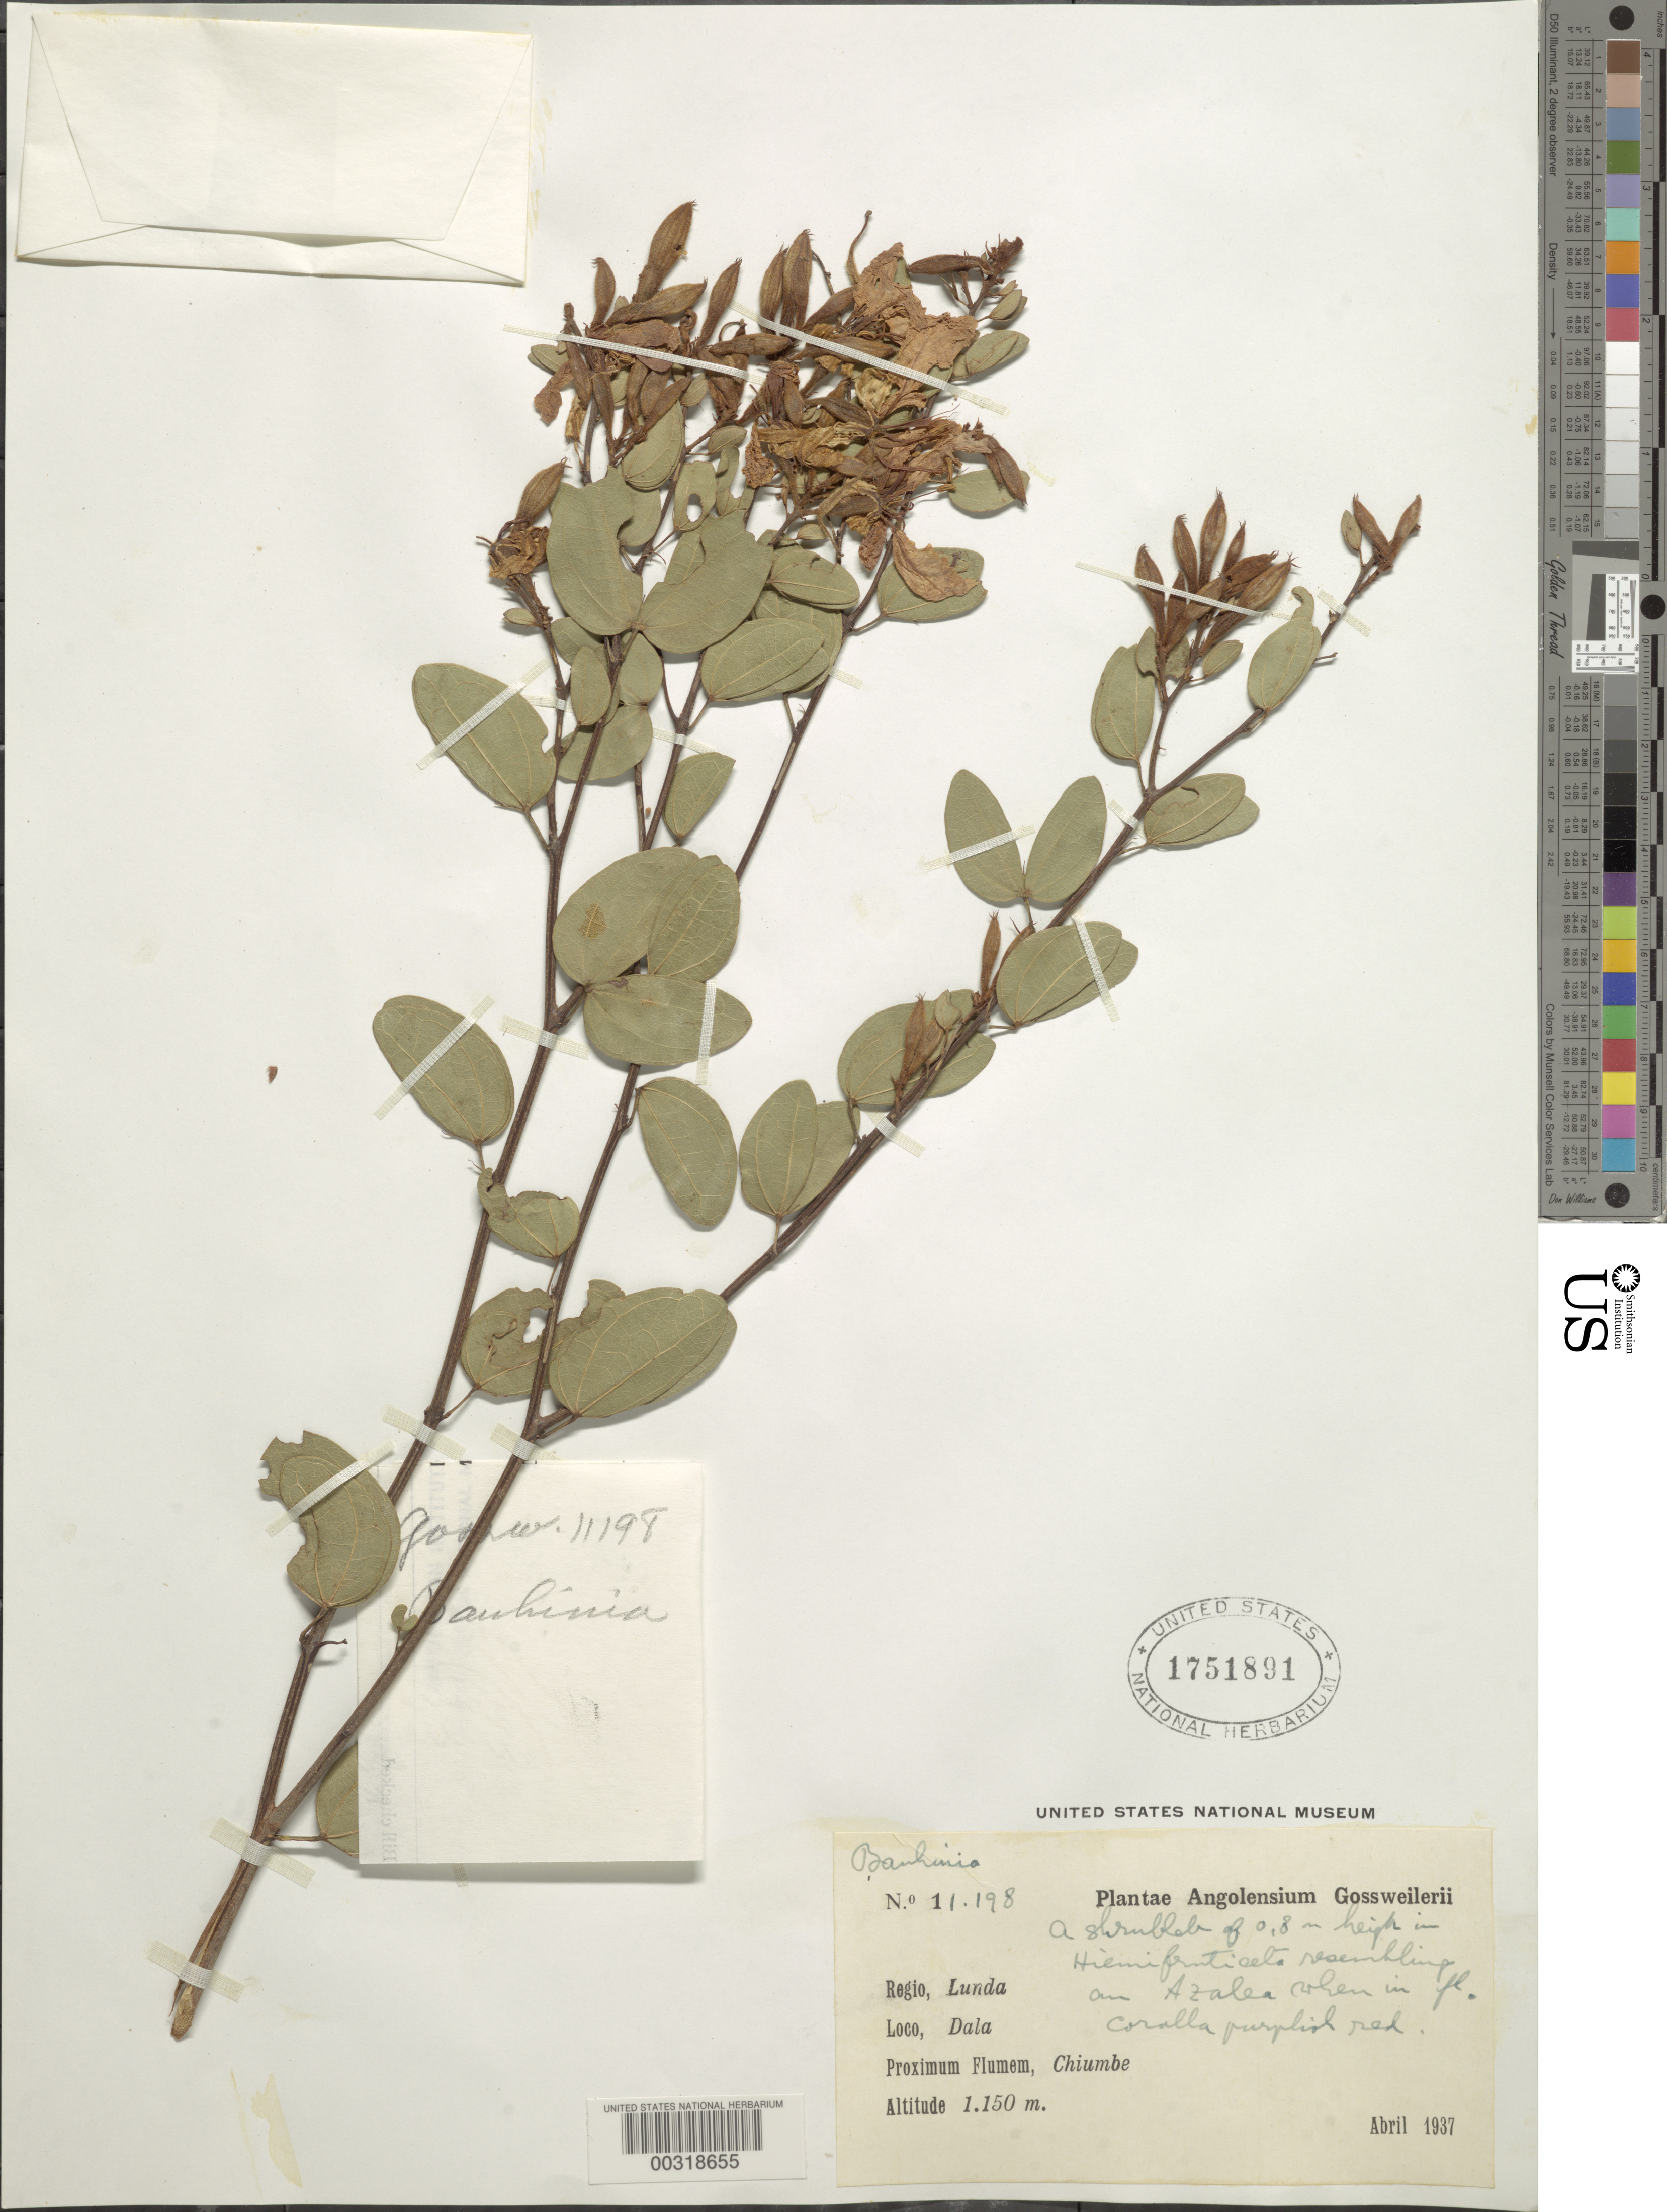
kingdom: Plantae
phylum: Tracheophyta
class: Magnoliopsida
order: Fabales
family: Fabaceae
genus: Bauhinia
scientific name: Bauhinia sp.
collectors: J. Gossweiler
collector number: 11198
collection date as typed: Apr 1937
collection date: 1937-04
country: Angola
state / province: Lunda Norte / Lunda Sul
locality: Dala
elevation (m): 1150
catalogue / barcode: US 1751891